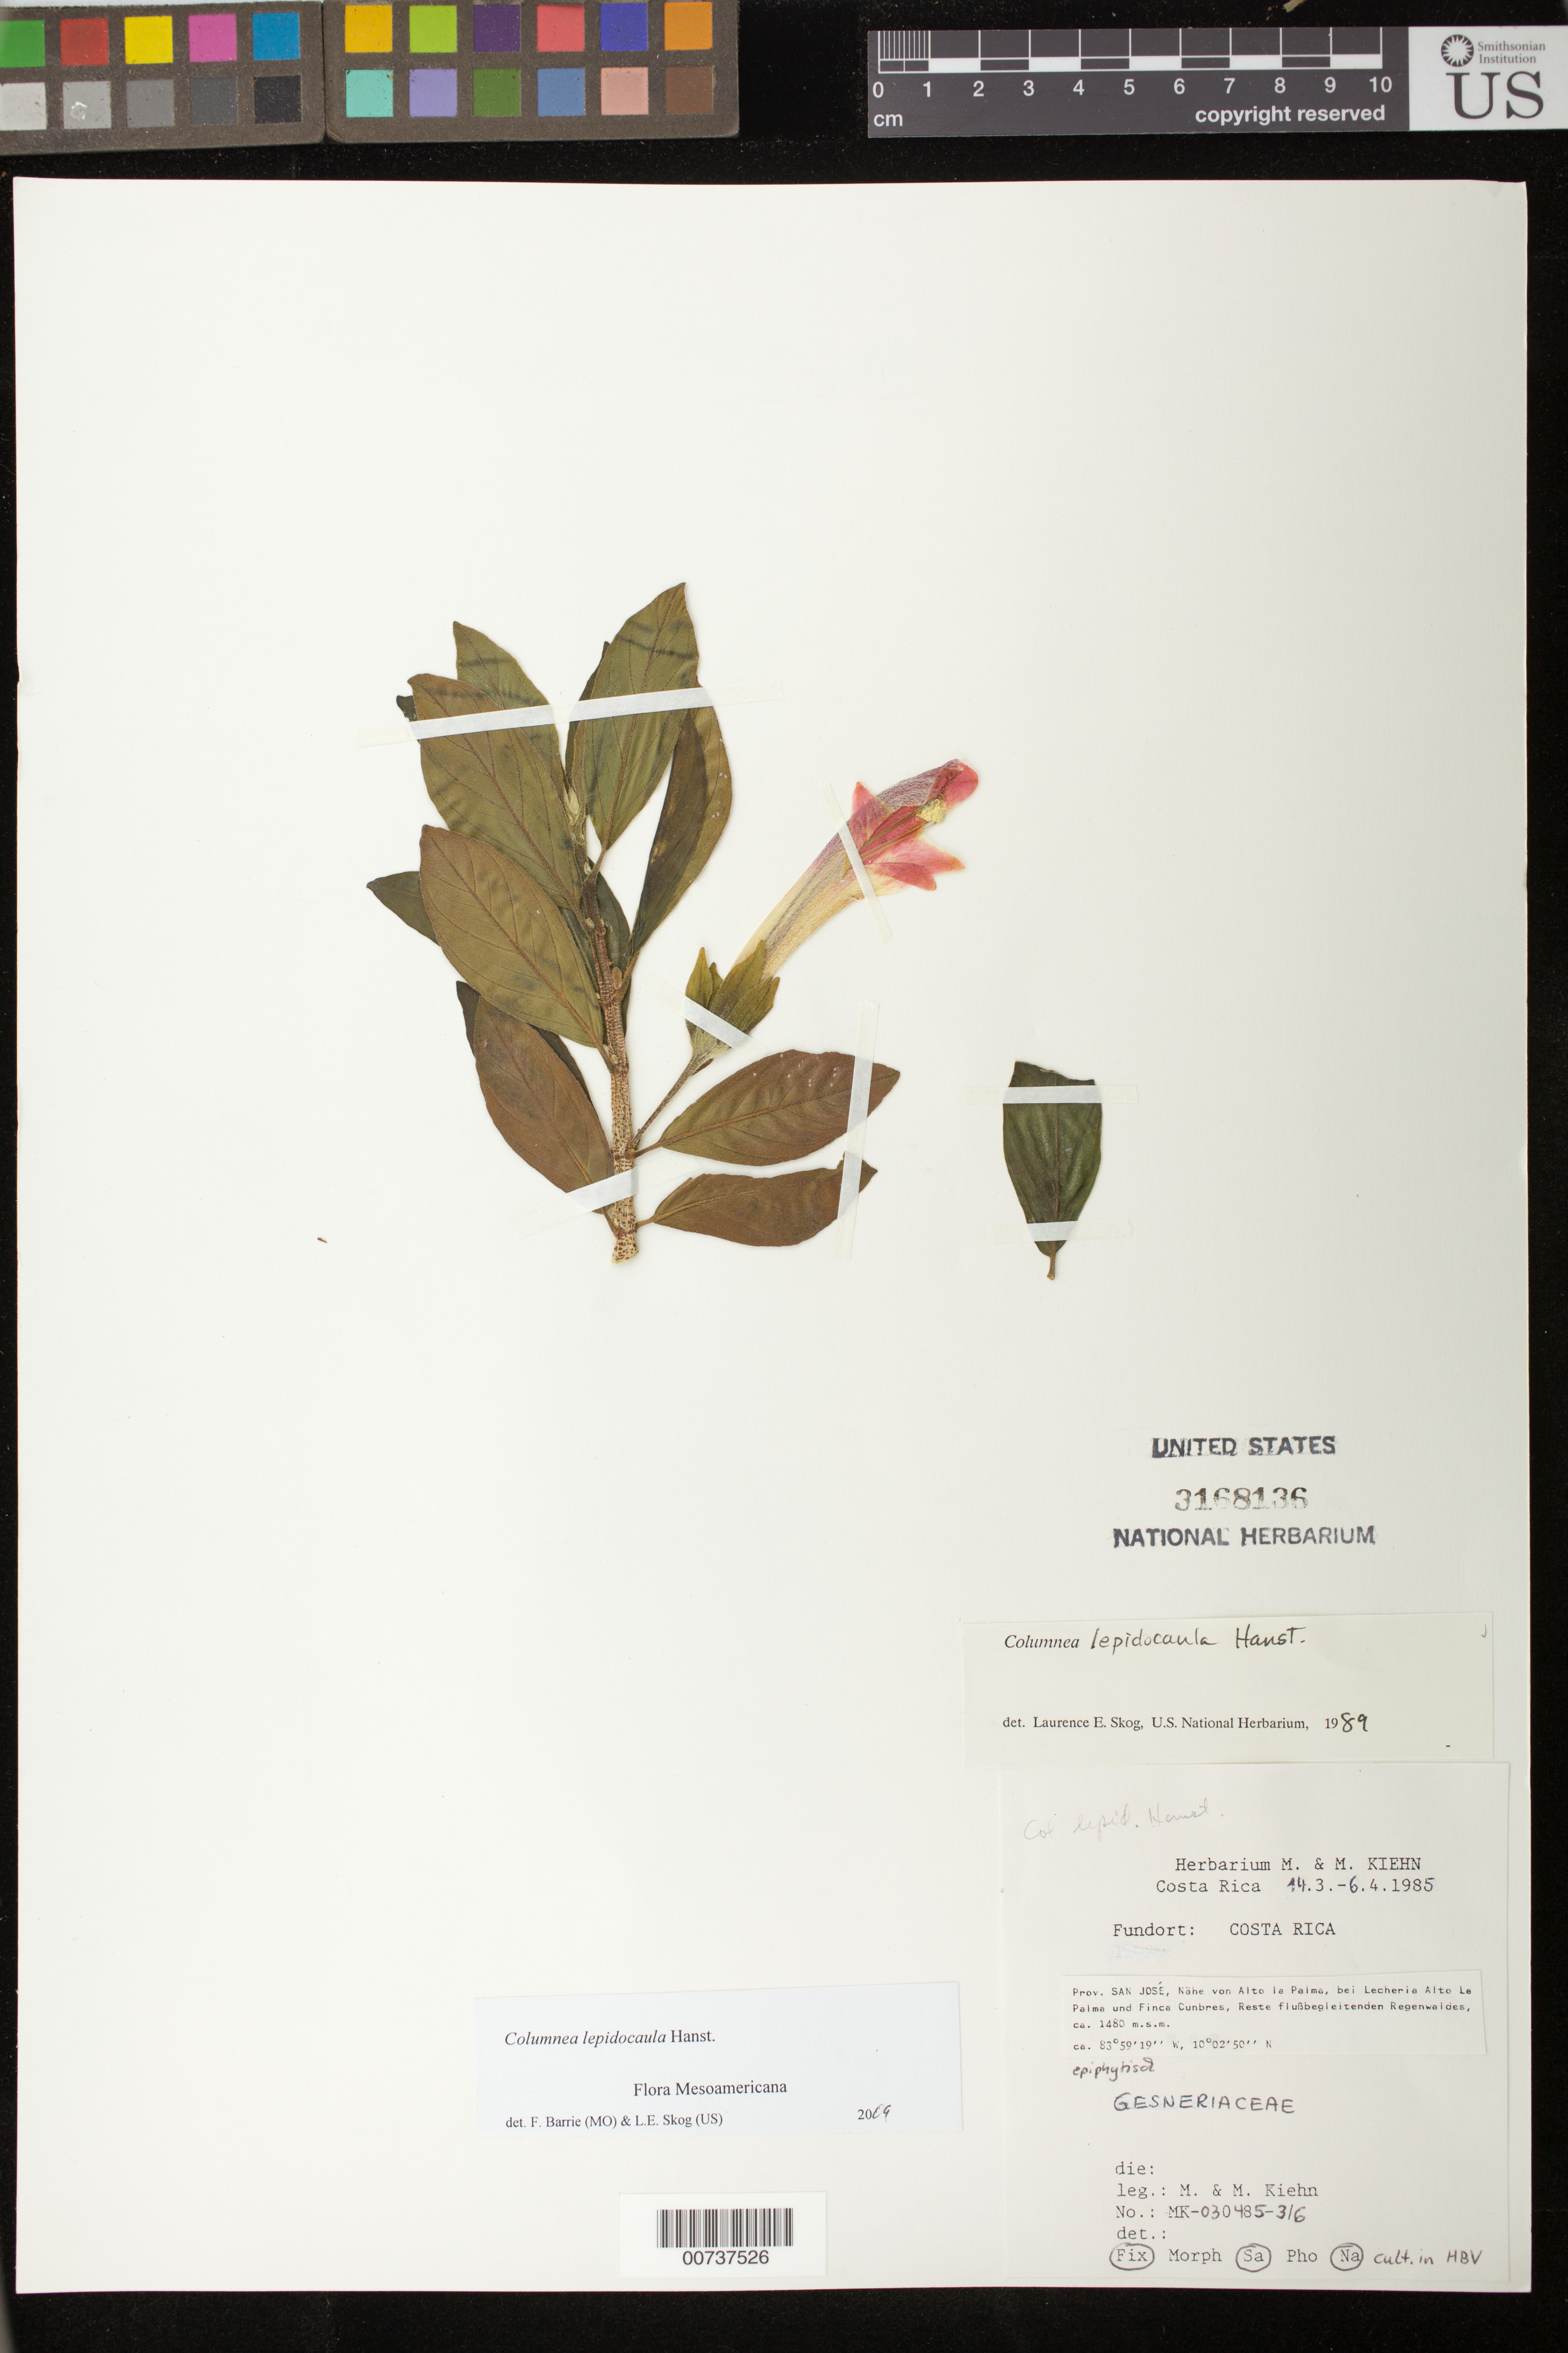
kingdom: Plantae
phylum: Tracheophyta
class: Magnoliopsida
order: Lamiales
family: Gesneriaceae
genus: Columnea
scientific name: Columnea lepidocaula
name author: Hanst.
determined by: Skog, Laurence E.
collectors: M. Kiehn & M. Kiehn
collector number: MK-030485 -3/6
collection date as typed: Mar-Apr 1985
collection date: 1985-03/1985-04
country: Costa Rica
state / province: San José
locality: Nähe von Alto la Palma, bei Lecheria Alto La Palma und Finca Cunbres, Reste flussbegleitenden Regenwaldes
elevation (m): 1480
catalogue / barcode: US 3168136